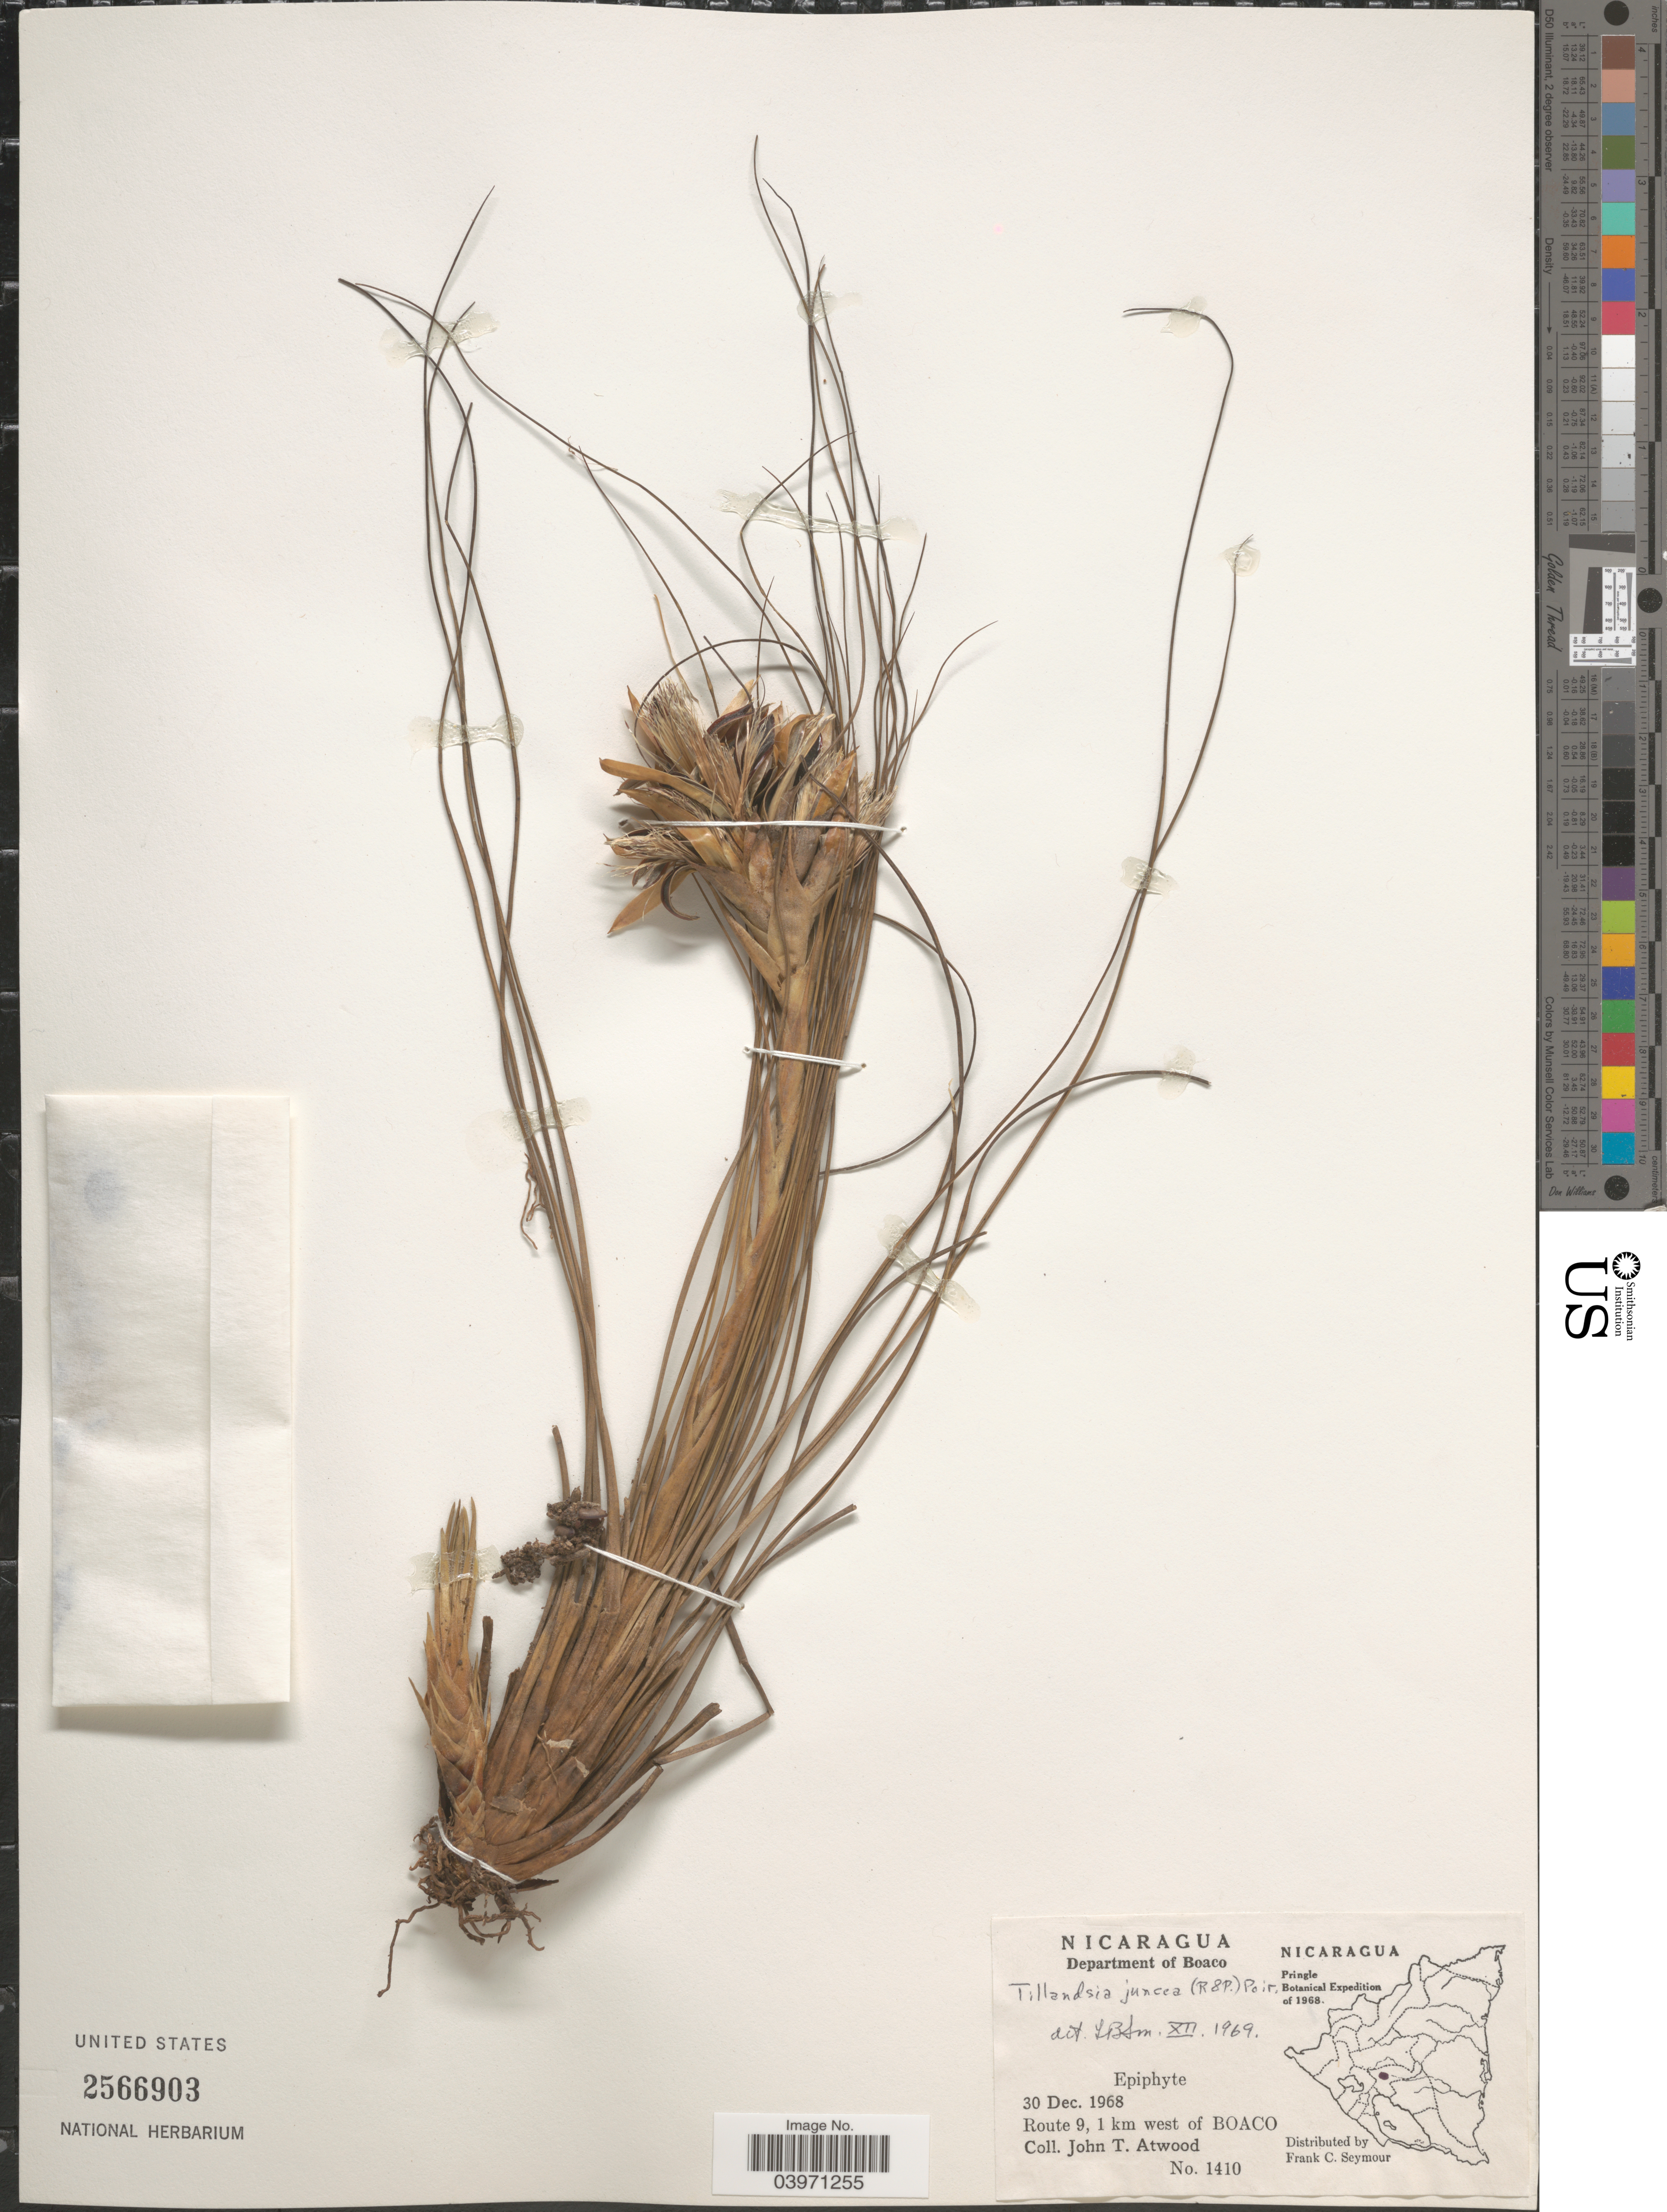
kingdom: Plantae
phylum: Tracheophyta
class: Liliopsida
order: Poales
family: Bromeliaceae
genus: Tillandsia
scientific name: Tillandsia juncea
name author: (Ruiz & Pav.) Poir.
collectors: J. T. Atwood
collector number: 1410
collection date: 1968-12-30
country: Nicaragua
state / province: Boaco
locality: Department of Boaco. Route 9, 1 km west of Boaco.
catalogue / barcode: US 2566903